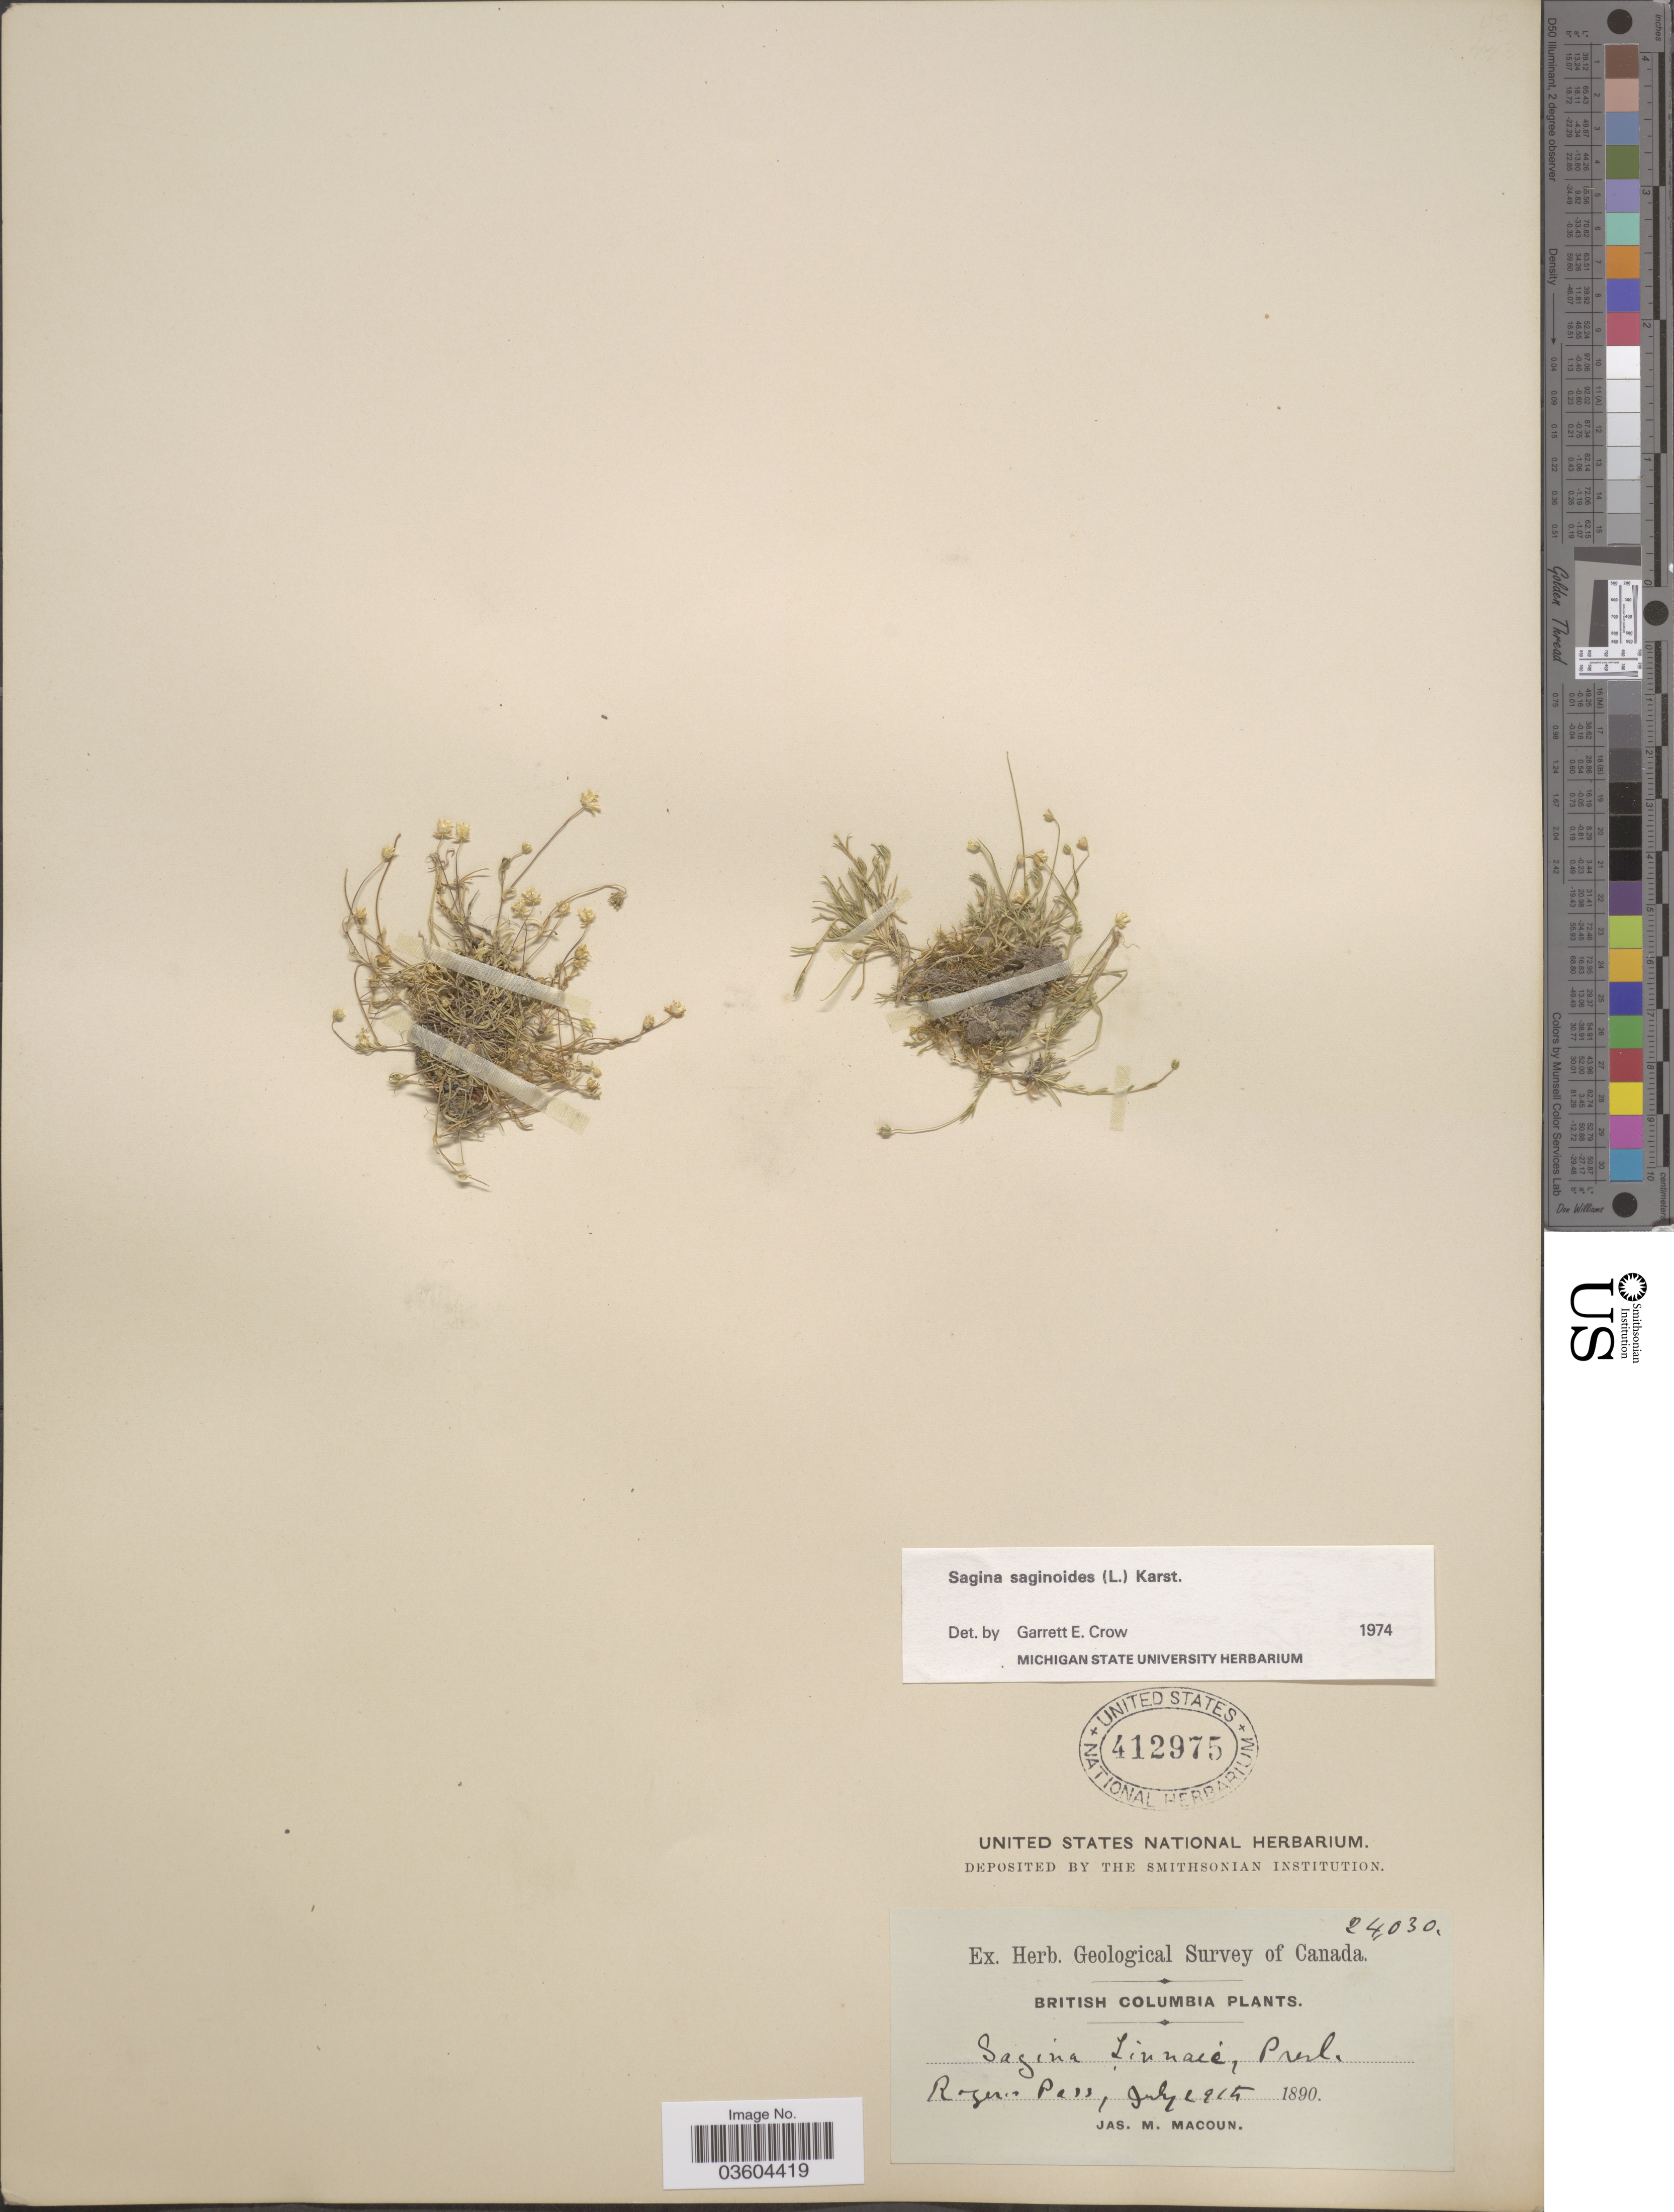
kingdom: Plantae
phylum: Tracheophyta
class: Magnoliopsida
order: Caryophyllales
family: Caryophyllaceae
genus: Sagina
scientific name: Sagina saginoides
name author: (L.) H. Karst.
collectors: J. M. Macoun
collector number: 24030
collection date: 1890-07-29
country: Canada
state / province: British Columbia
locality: Rogers Pass.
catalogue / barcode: US 412975